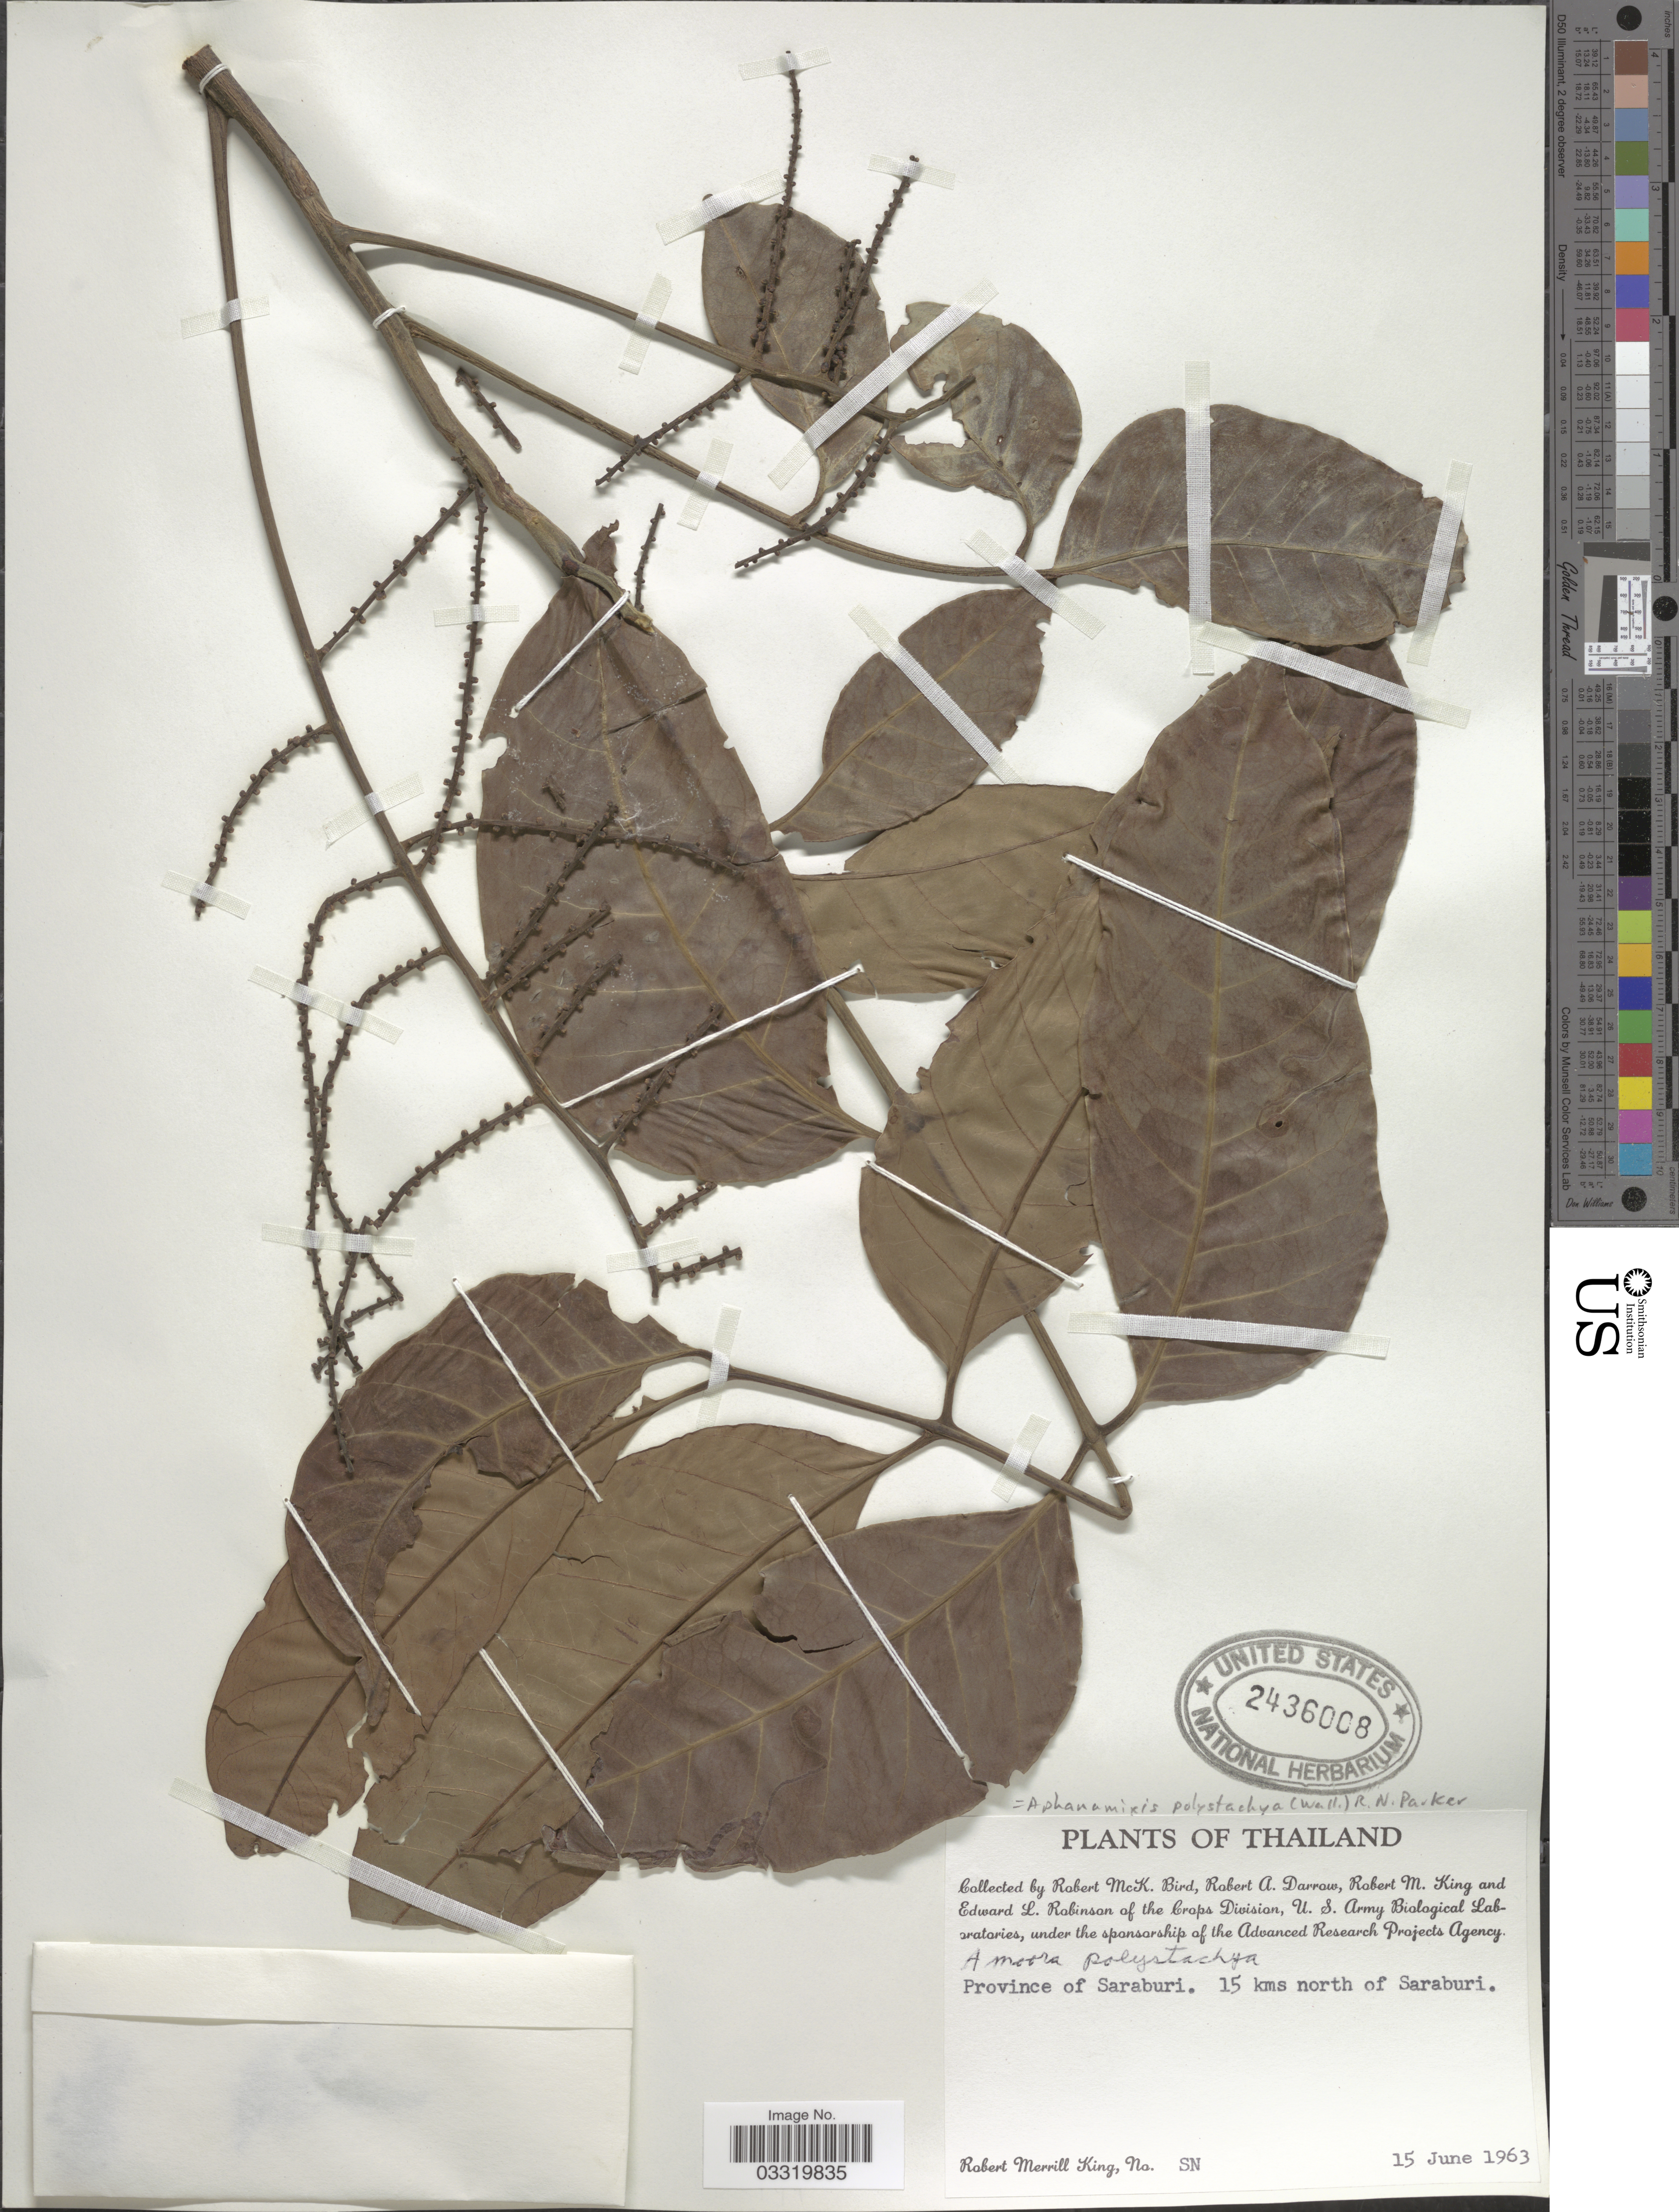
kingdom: Plantae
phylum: Tracheophyta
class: Magnoliopsida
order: Sapindales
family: Meliaceae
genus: Aphanamixis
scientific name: Aphanamixis polystachya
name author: (Wall.) R. Parker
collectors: R. M. King, R. M. Bird, R. A. Darrow & E. L. Robinson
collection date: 1963-06-15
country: Thailand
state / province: Saraburi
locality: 15 kms north of Saraburi.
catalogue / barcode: US 2436008